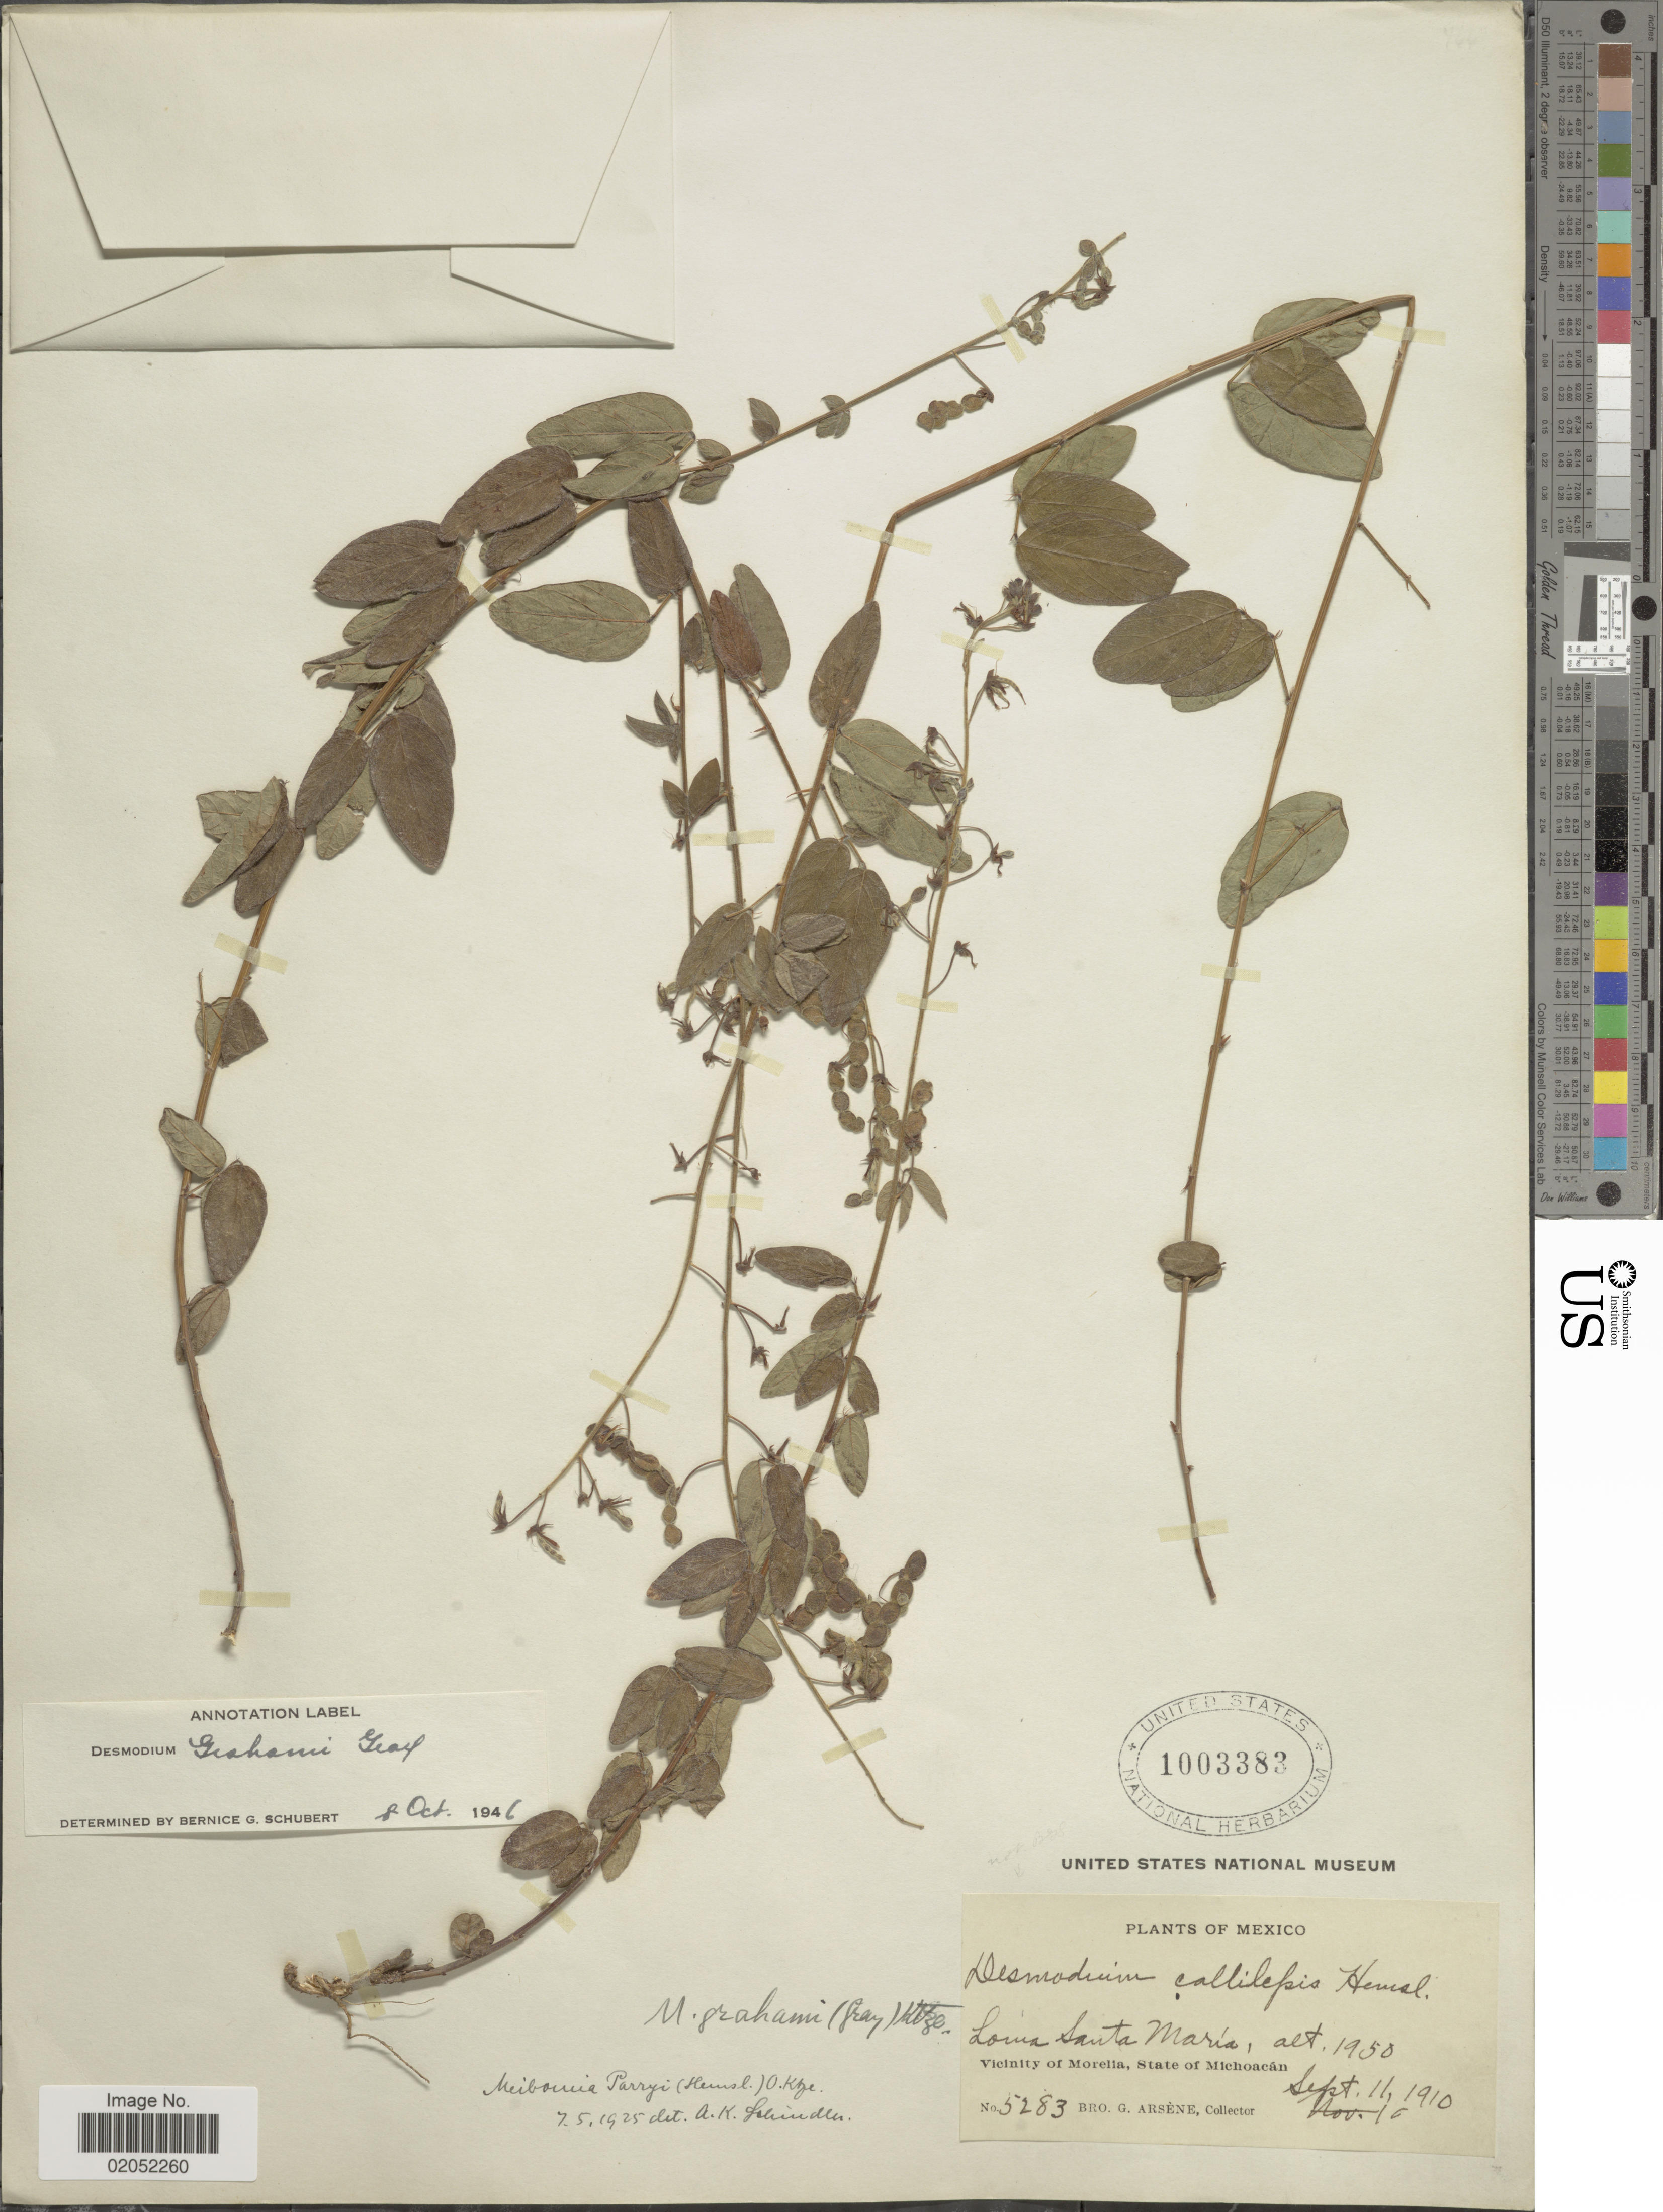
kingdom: Plantae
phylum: Tracheophyta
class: Magnoliopsida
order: Fabales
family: Fabaceae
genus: Desmodium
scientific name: Desmodium grahamii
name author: A. Gray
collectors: Bro. G. Arsène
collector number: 5283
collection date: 1910-09-11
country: Mexico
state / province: Michoacán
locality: Loma Santa Maria. Vicinity of Morelia, State of Michoacan.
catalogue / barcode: US 1003383